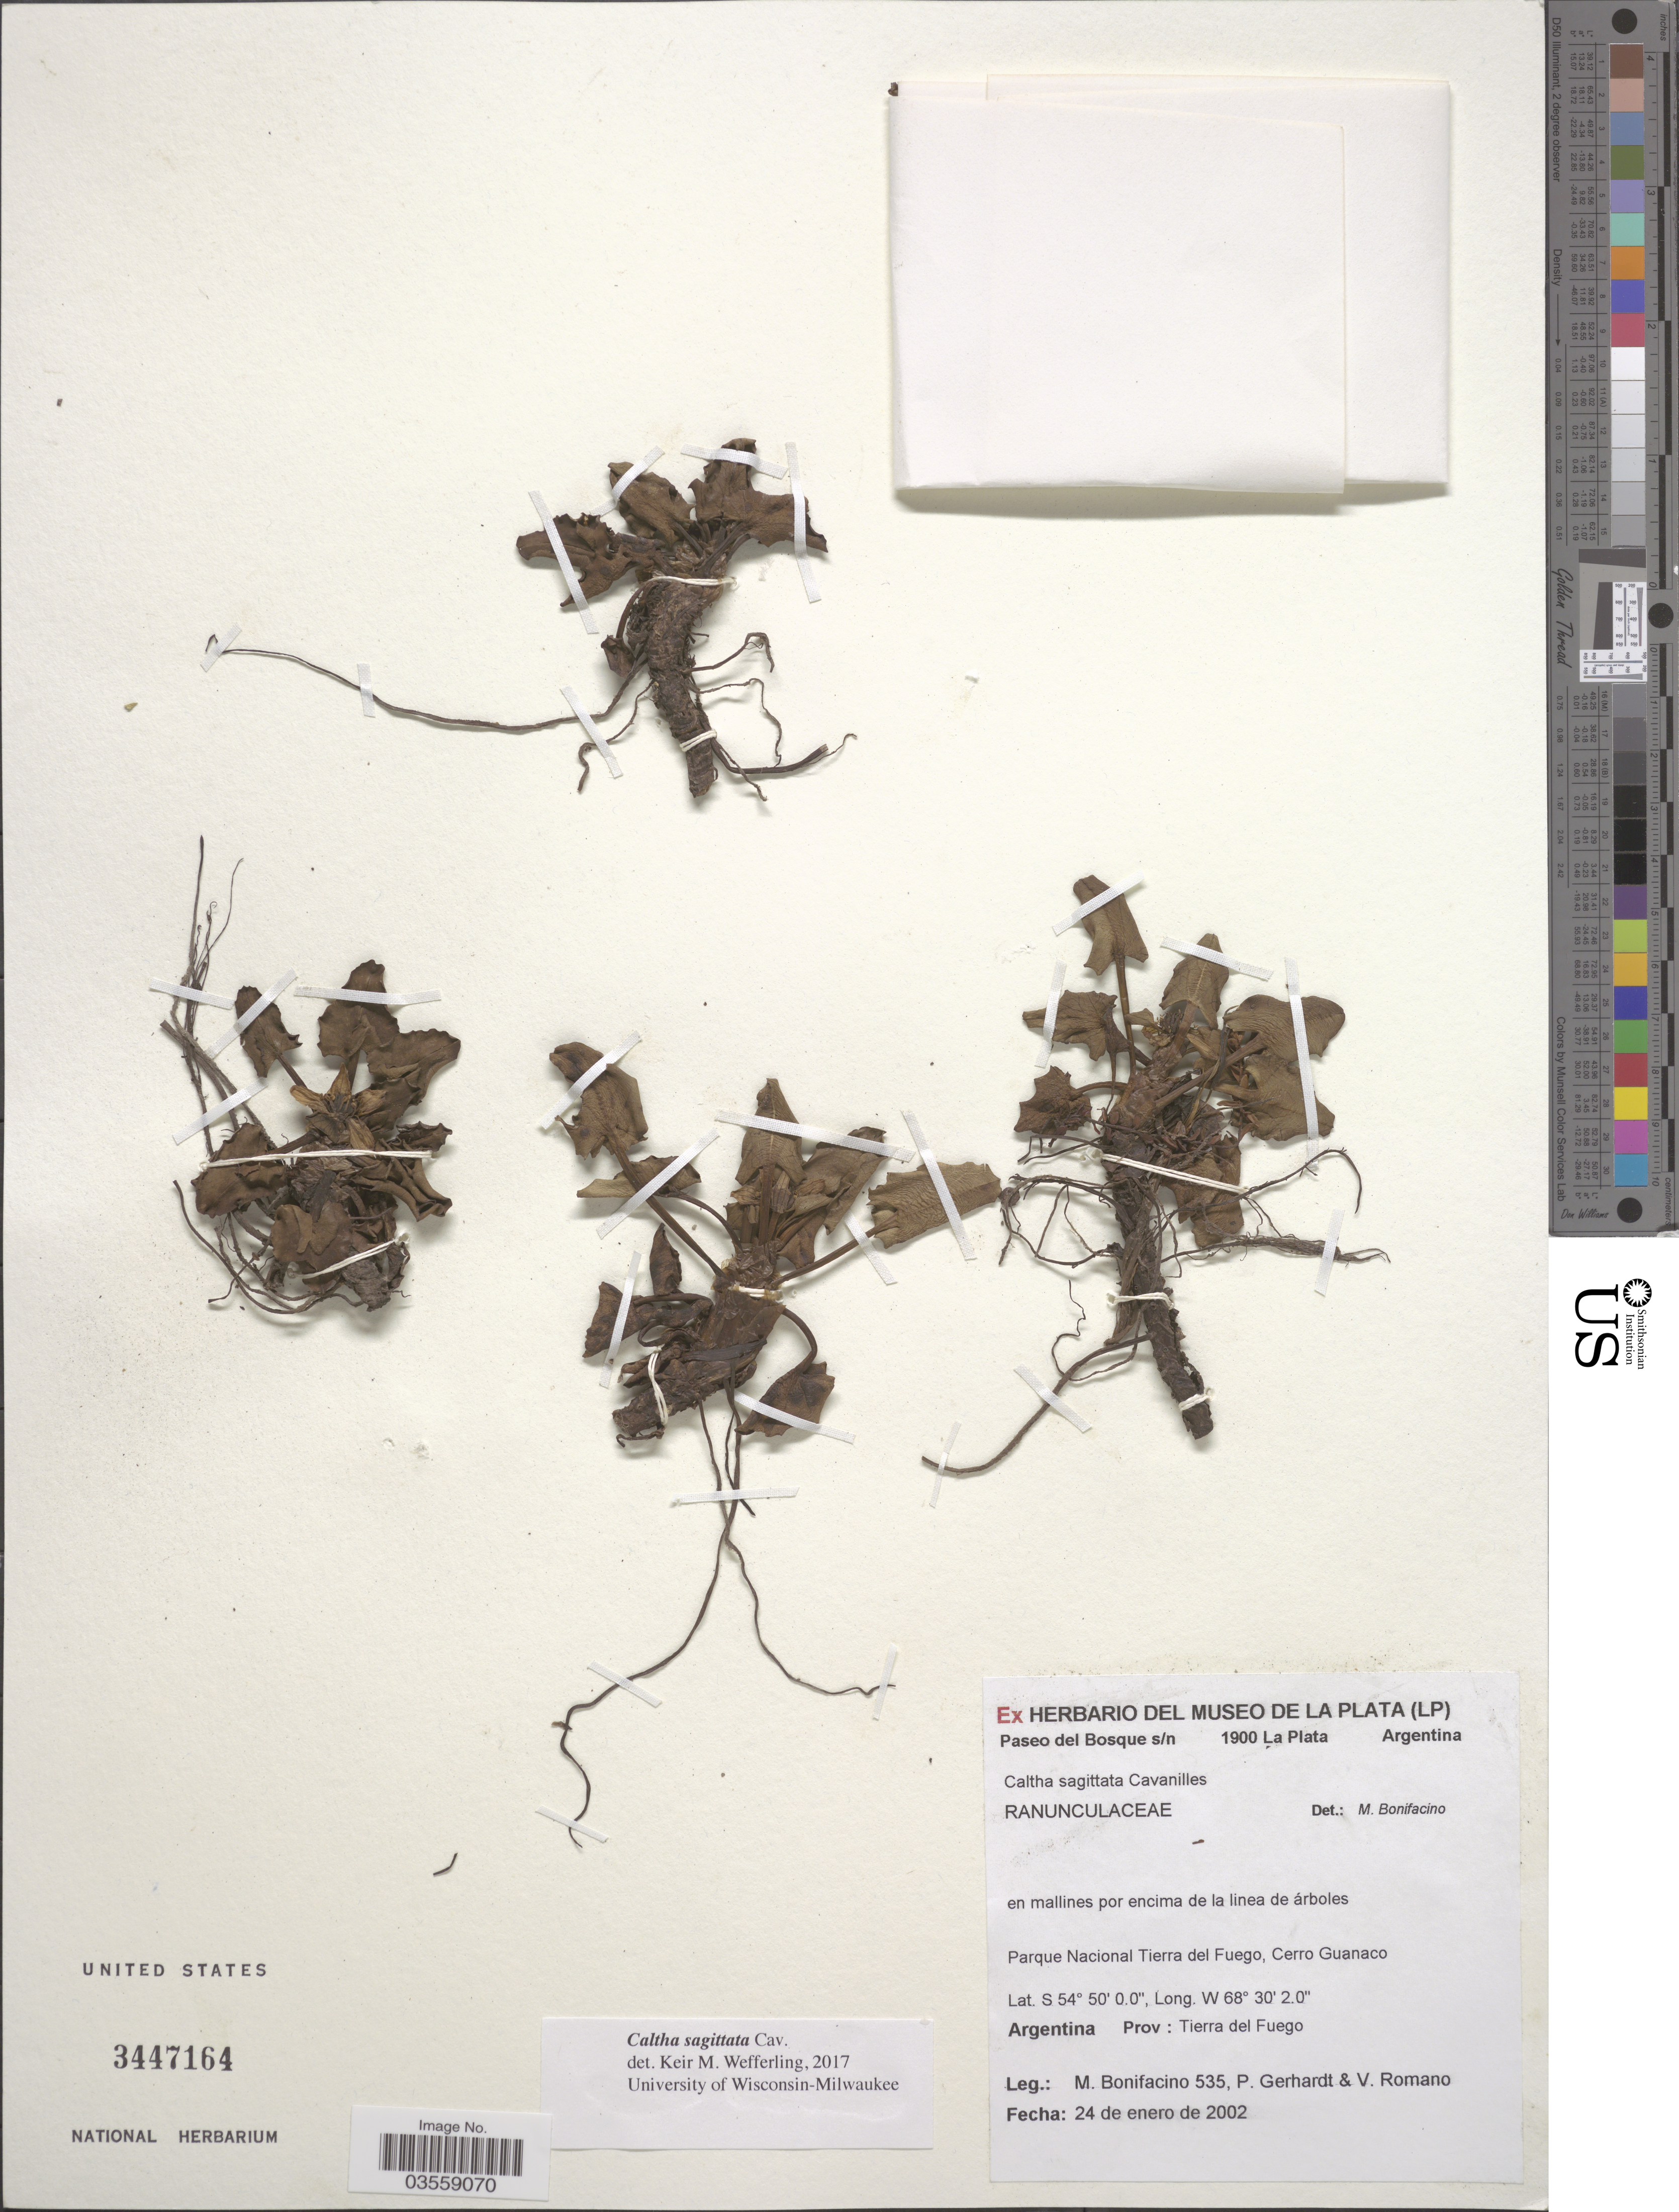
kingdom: Plantae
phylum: Tracheophyta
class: Magnoliopsida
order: Ranunculales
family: Ranunculaceae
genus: Caltha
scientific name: Caltha sagittata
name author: Cav.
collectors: M. Bonifacino, P. Gerhardt & V. Romano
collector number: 0535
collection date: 2002-01-24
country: Argentina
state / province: Tierra del Fuego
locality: Parque Nacional Tierra del Fuego, Cerro Guanaco.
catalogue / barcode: US 3447164